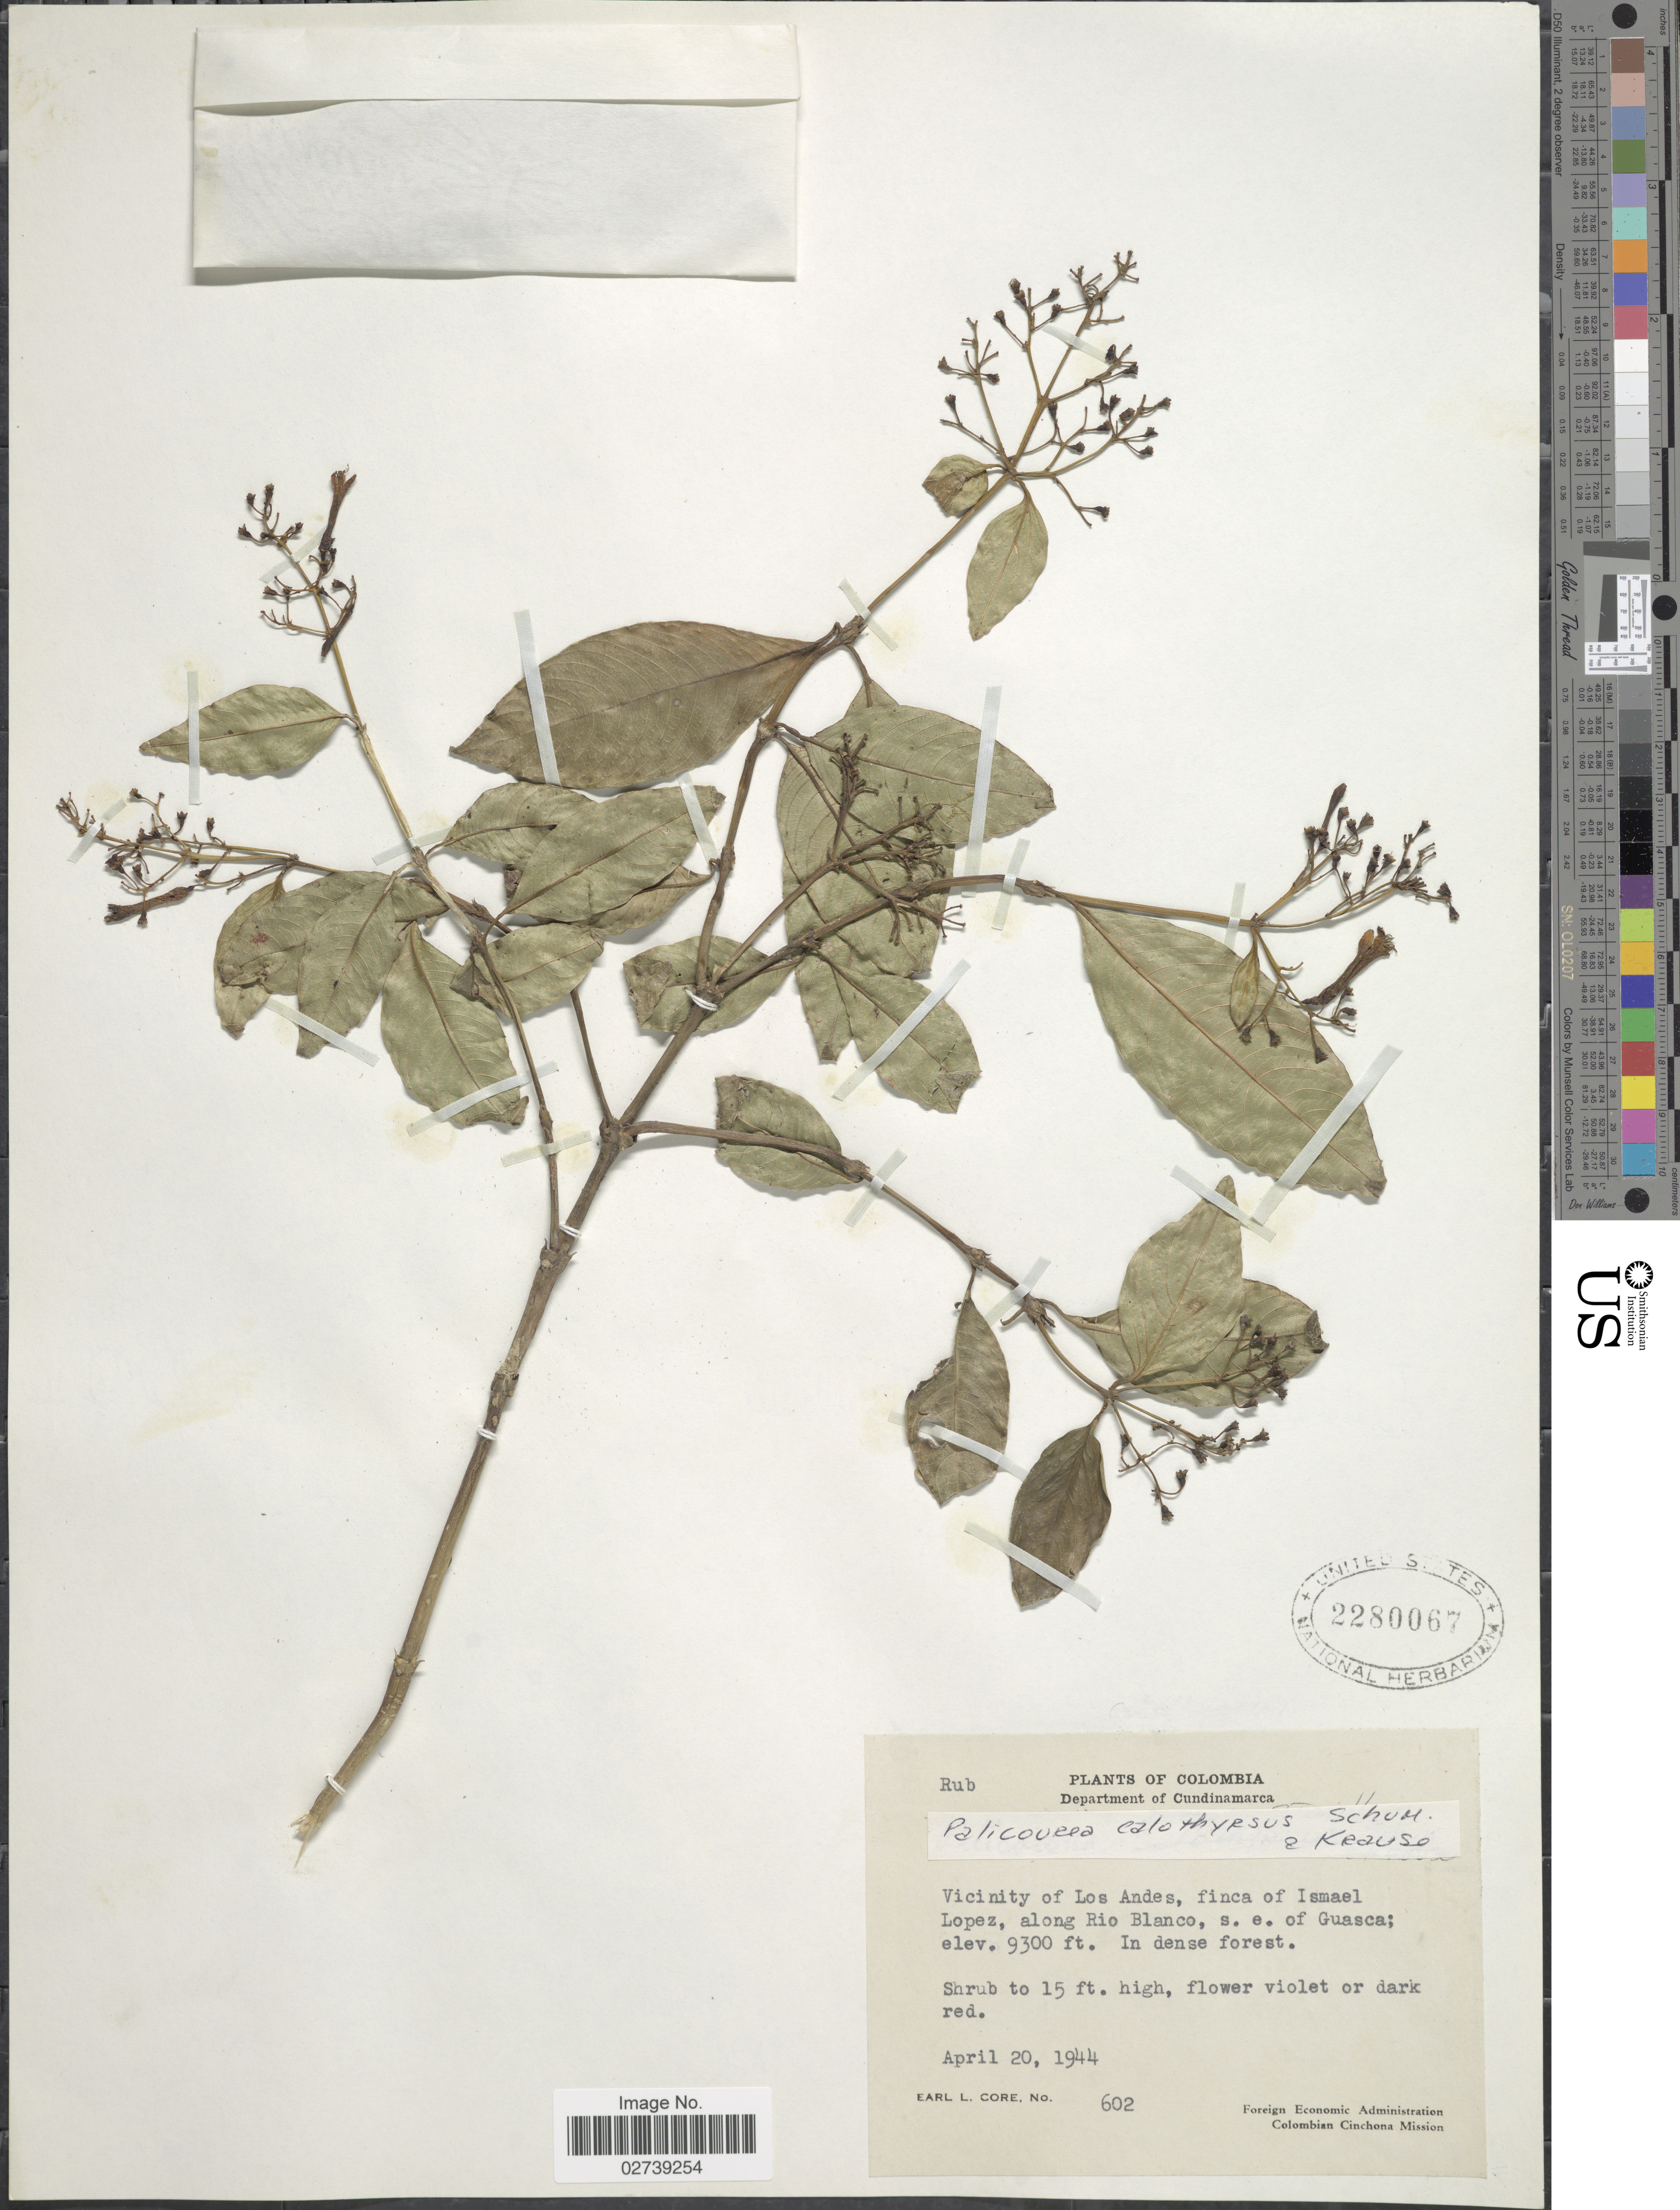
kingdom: Plantae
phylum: Tracheophyta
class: Magnoliopsida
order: Gentianales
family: Rubiaceae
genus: Palicourea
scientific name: Palicourea calothyrsus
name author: K. Schum. & K. Krause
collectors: E. L. Core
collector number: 602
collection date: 1944-04-20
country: Colombia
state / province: Cundinamarca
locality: Department of Cundinamarca. Vicinity of Los Andes, finca of Ismael Lopez, along Rio Blanco, s.e. of Guasca.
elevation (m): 2835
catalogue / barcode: US 2280067